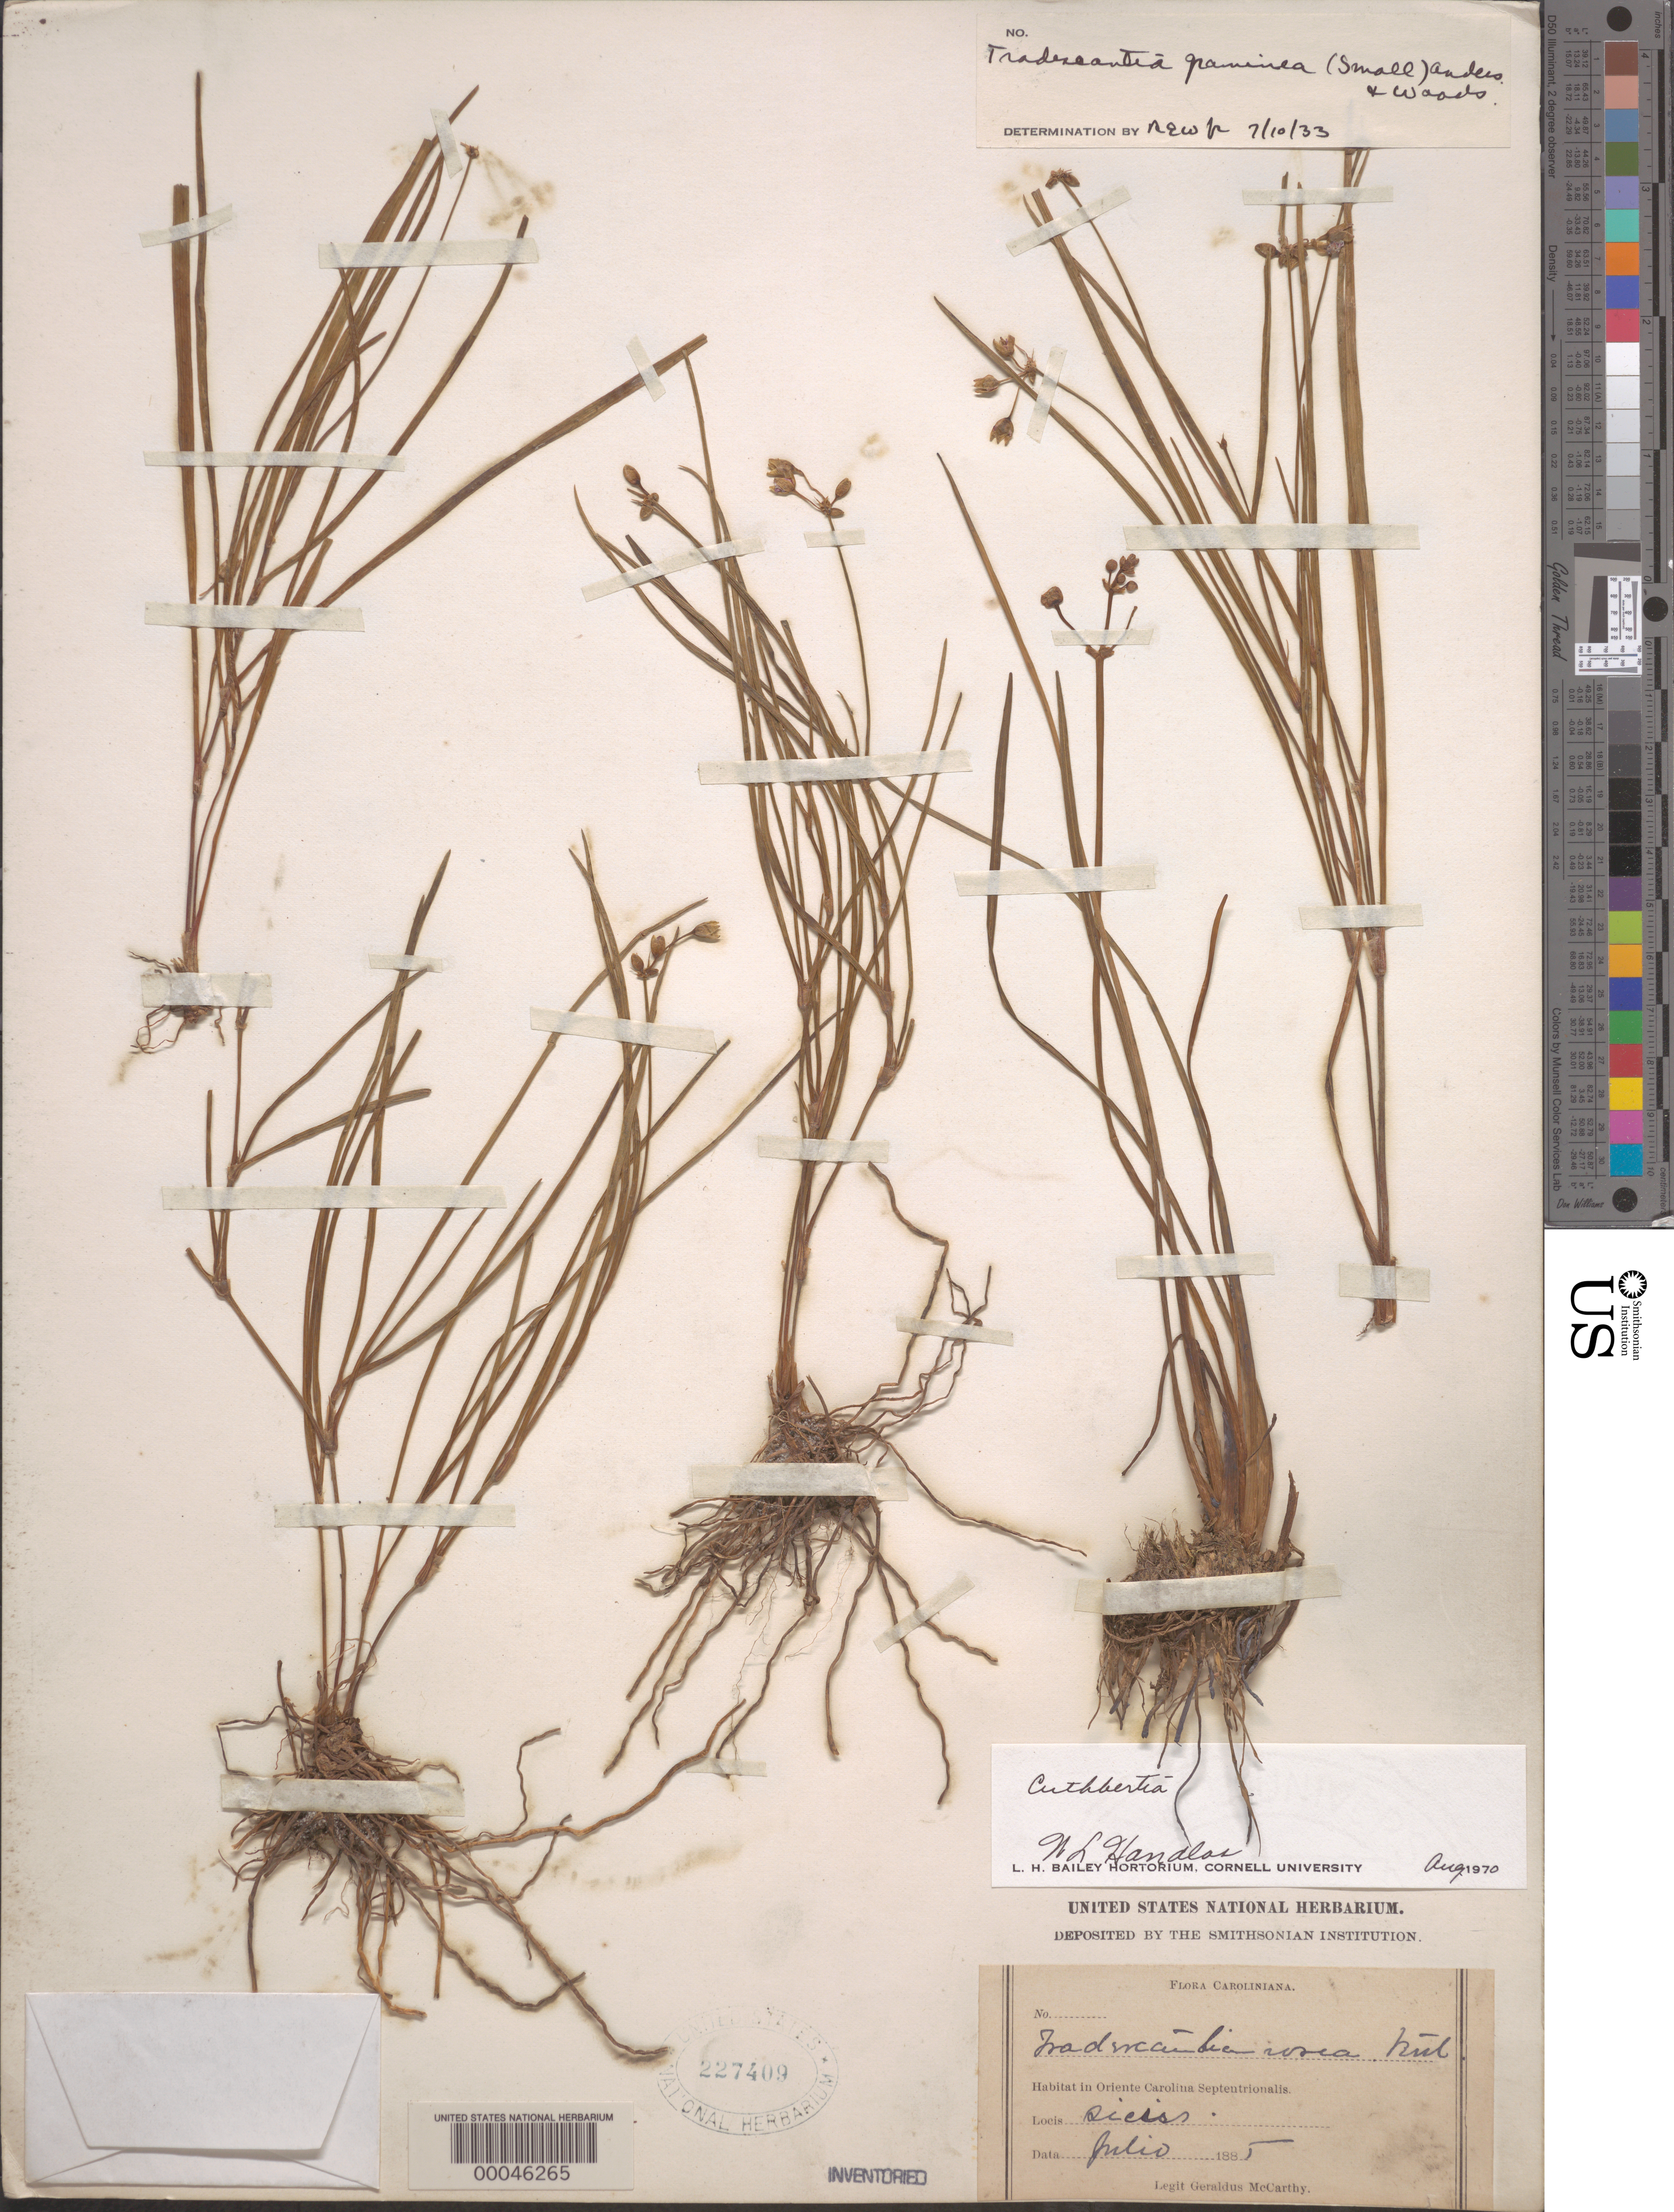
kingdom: Plantae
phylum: Tracheophyta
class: Liliopsida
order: Commelinales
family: Commelinaceae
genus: Cuthbertia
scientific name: Cuthbertia graminea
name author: Small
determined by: Strong, Mark T., (BOT), Smithsonian Institution - National Museum of Natural History (UNITED STATES)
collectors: G. McCarthy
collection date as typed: Jul 1885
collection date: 1885-07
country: United States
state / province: South Carolina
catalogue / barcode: US 227409